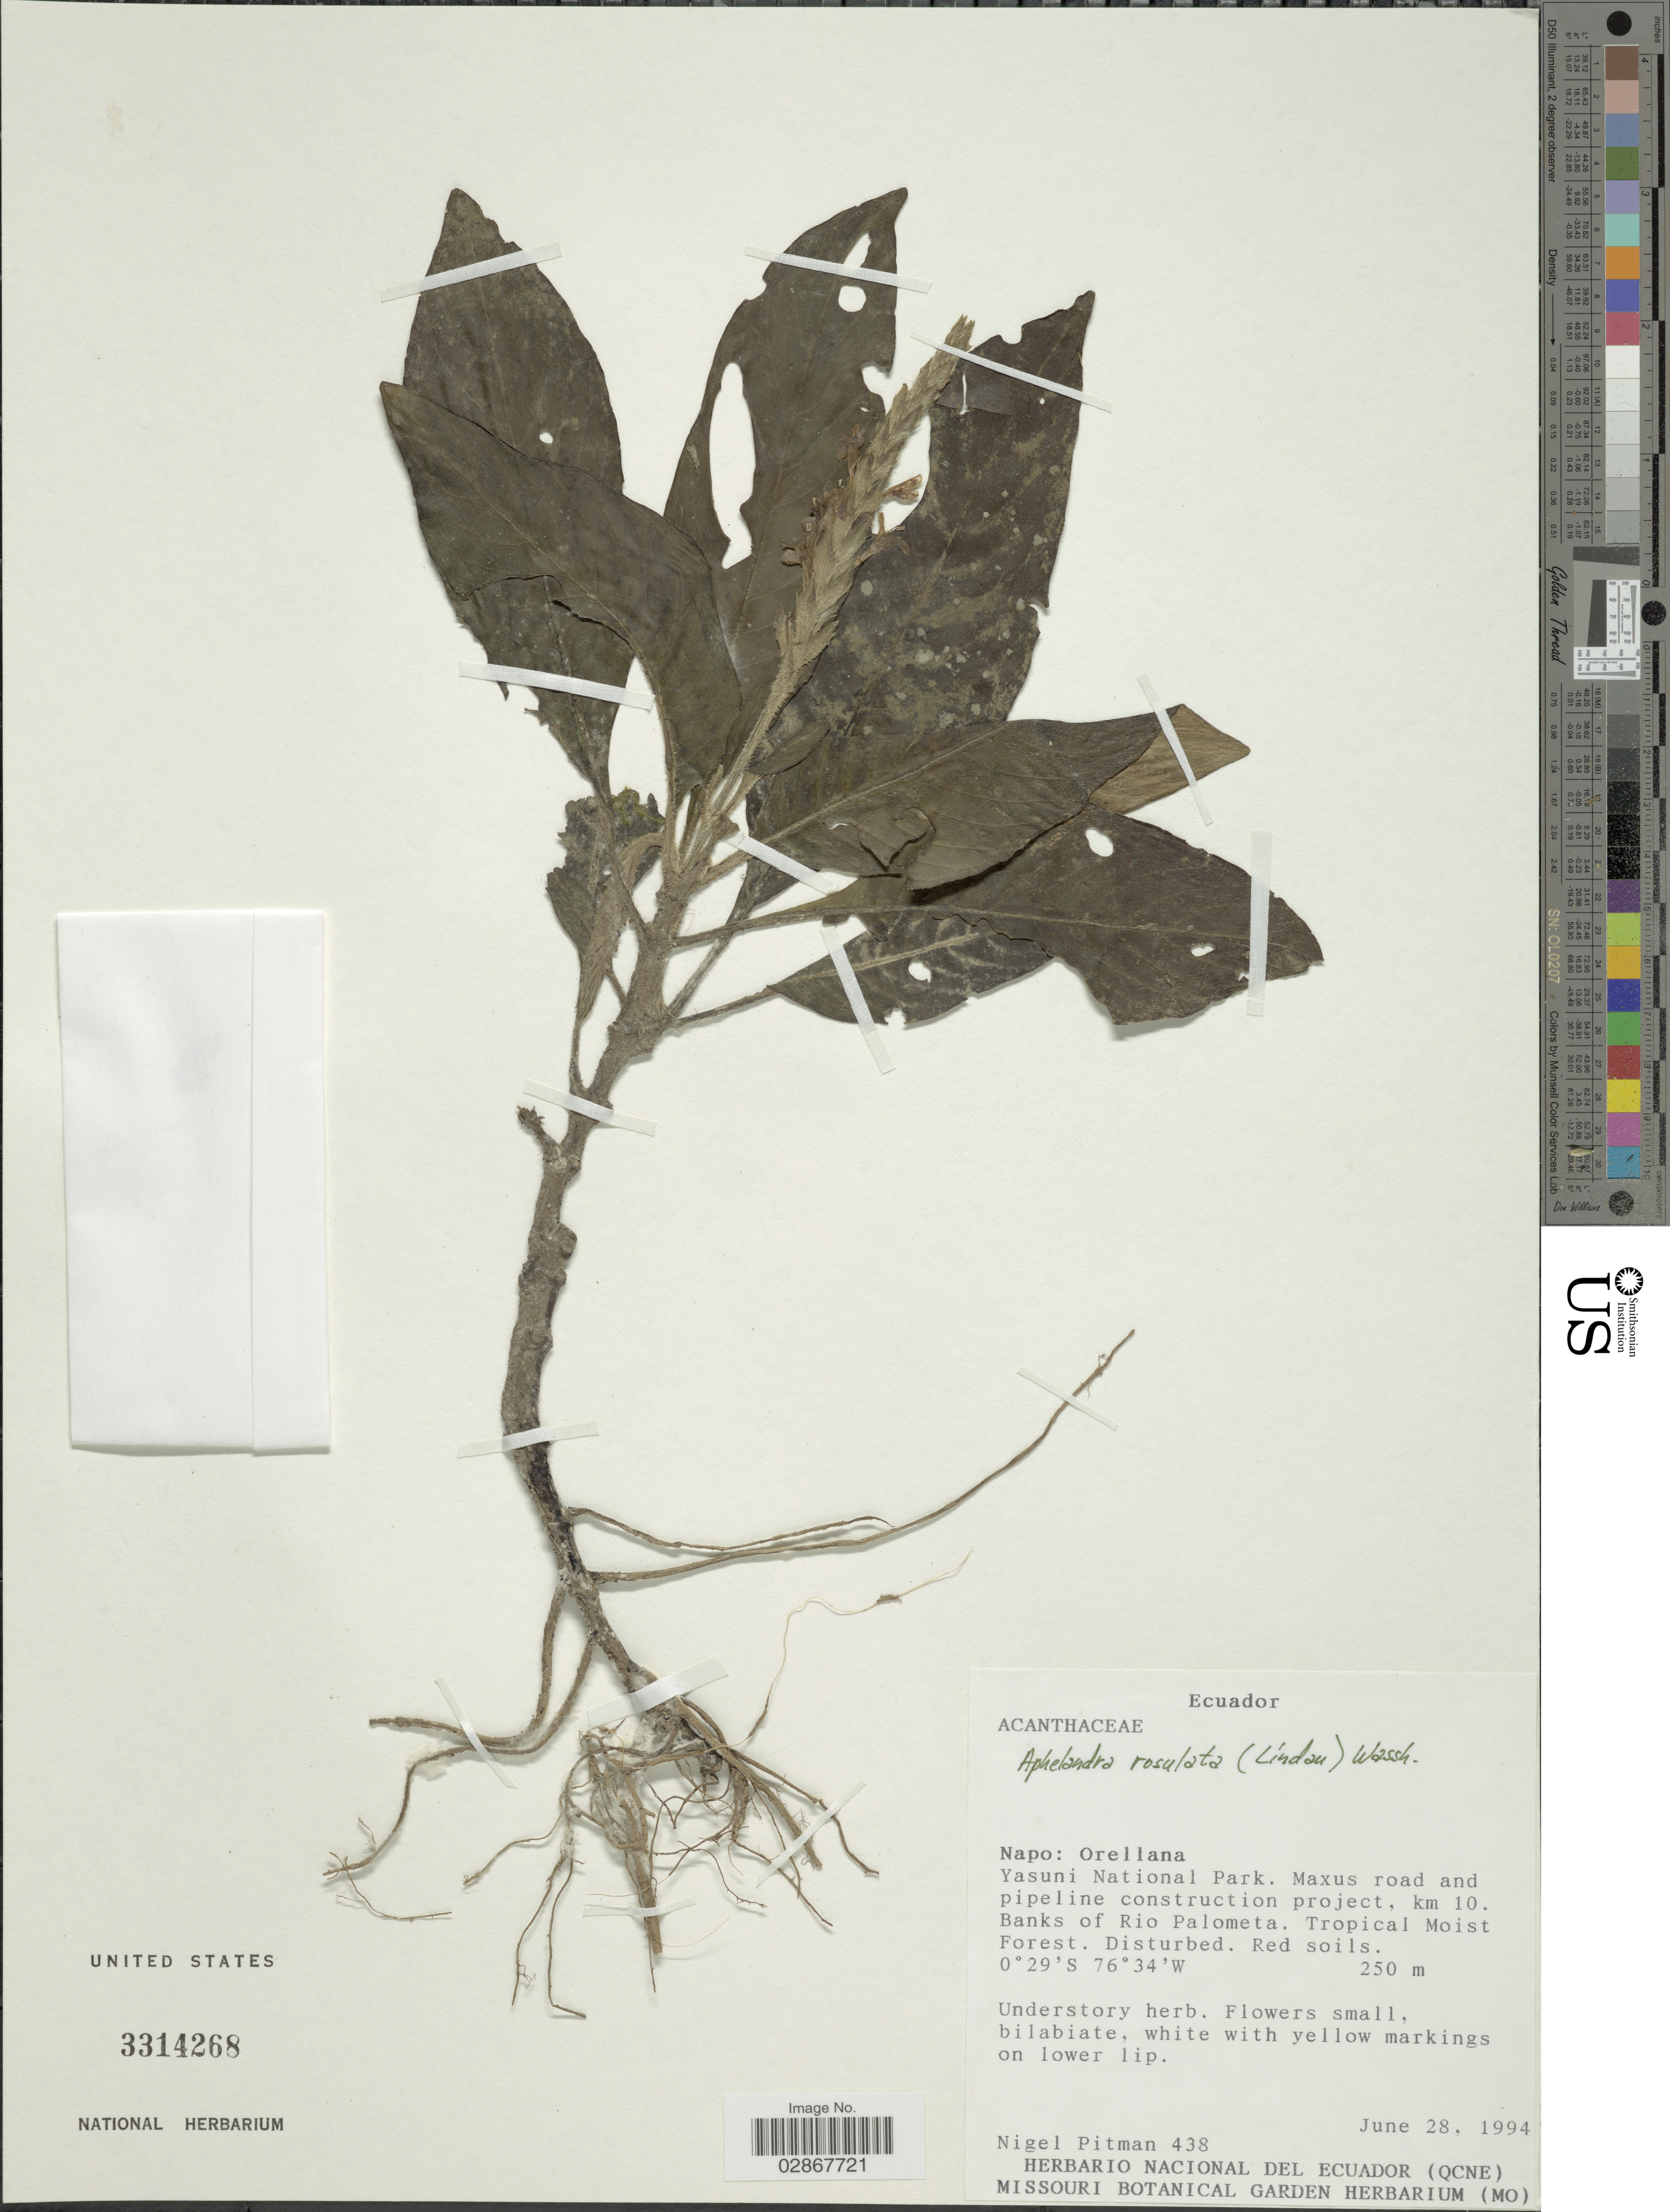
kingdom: Plantae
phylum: Tracheophyta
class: Magnoliopsida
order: Lamiales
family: Acanthaceae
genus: Aphelandra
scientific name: Aphelandra rosulata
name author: (Lindau) Wassh.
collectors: N. Pitman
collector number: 438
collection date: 1994-06-28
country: Ecuador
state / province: Napo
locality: Orellana. Yasuni National Park. Maxus road and pipeline construction project, km 10. Banks of Rio Palometa.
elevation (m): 250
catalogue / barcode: US 3314268